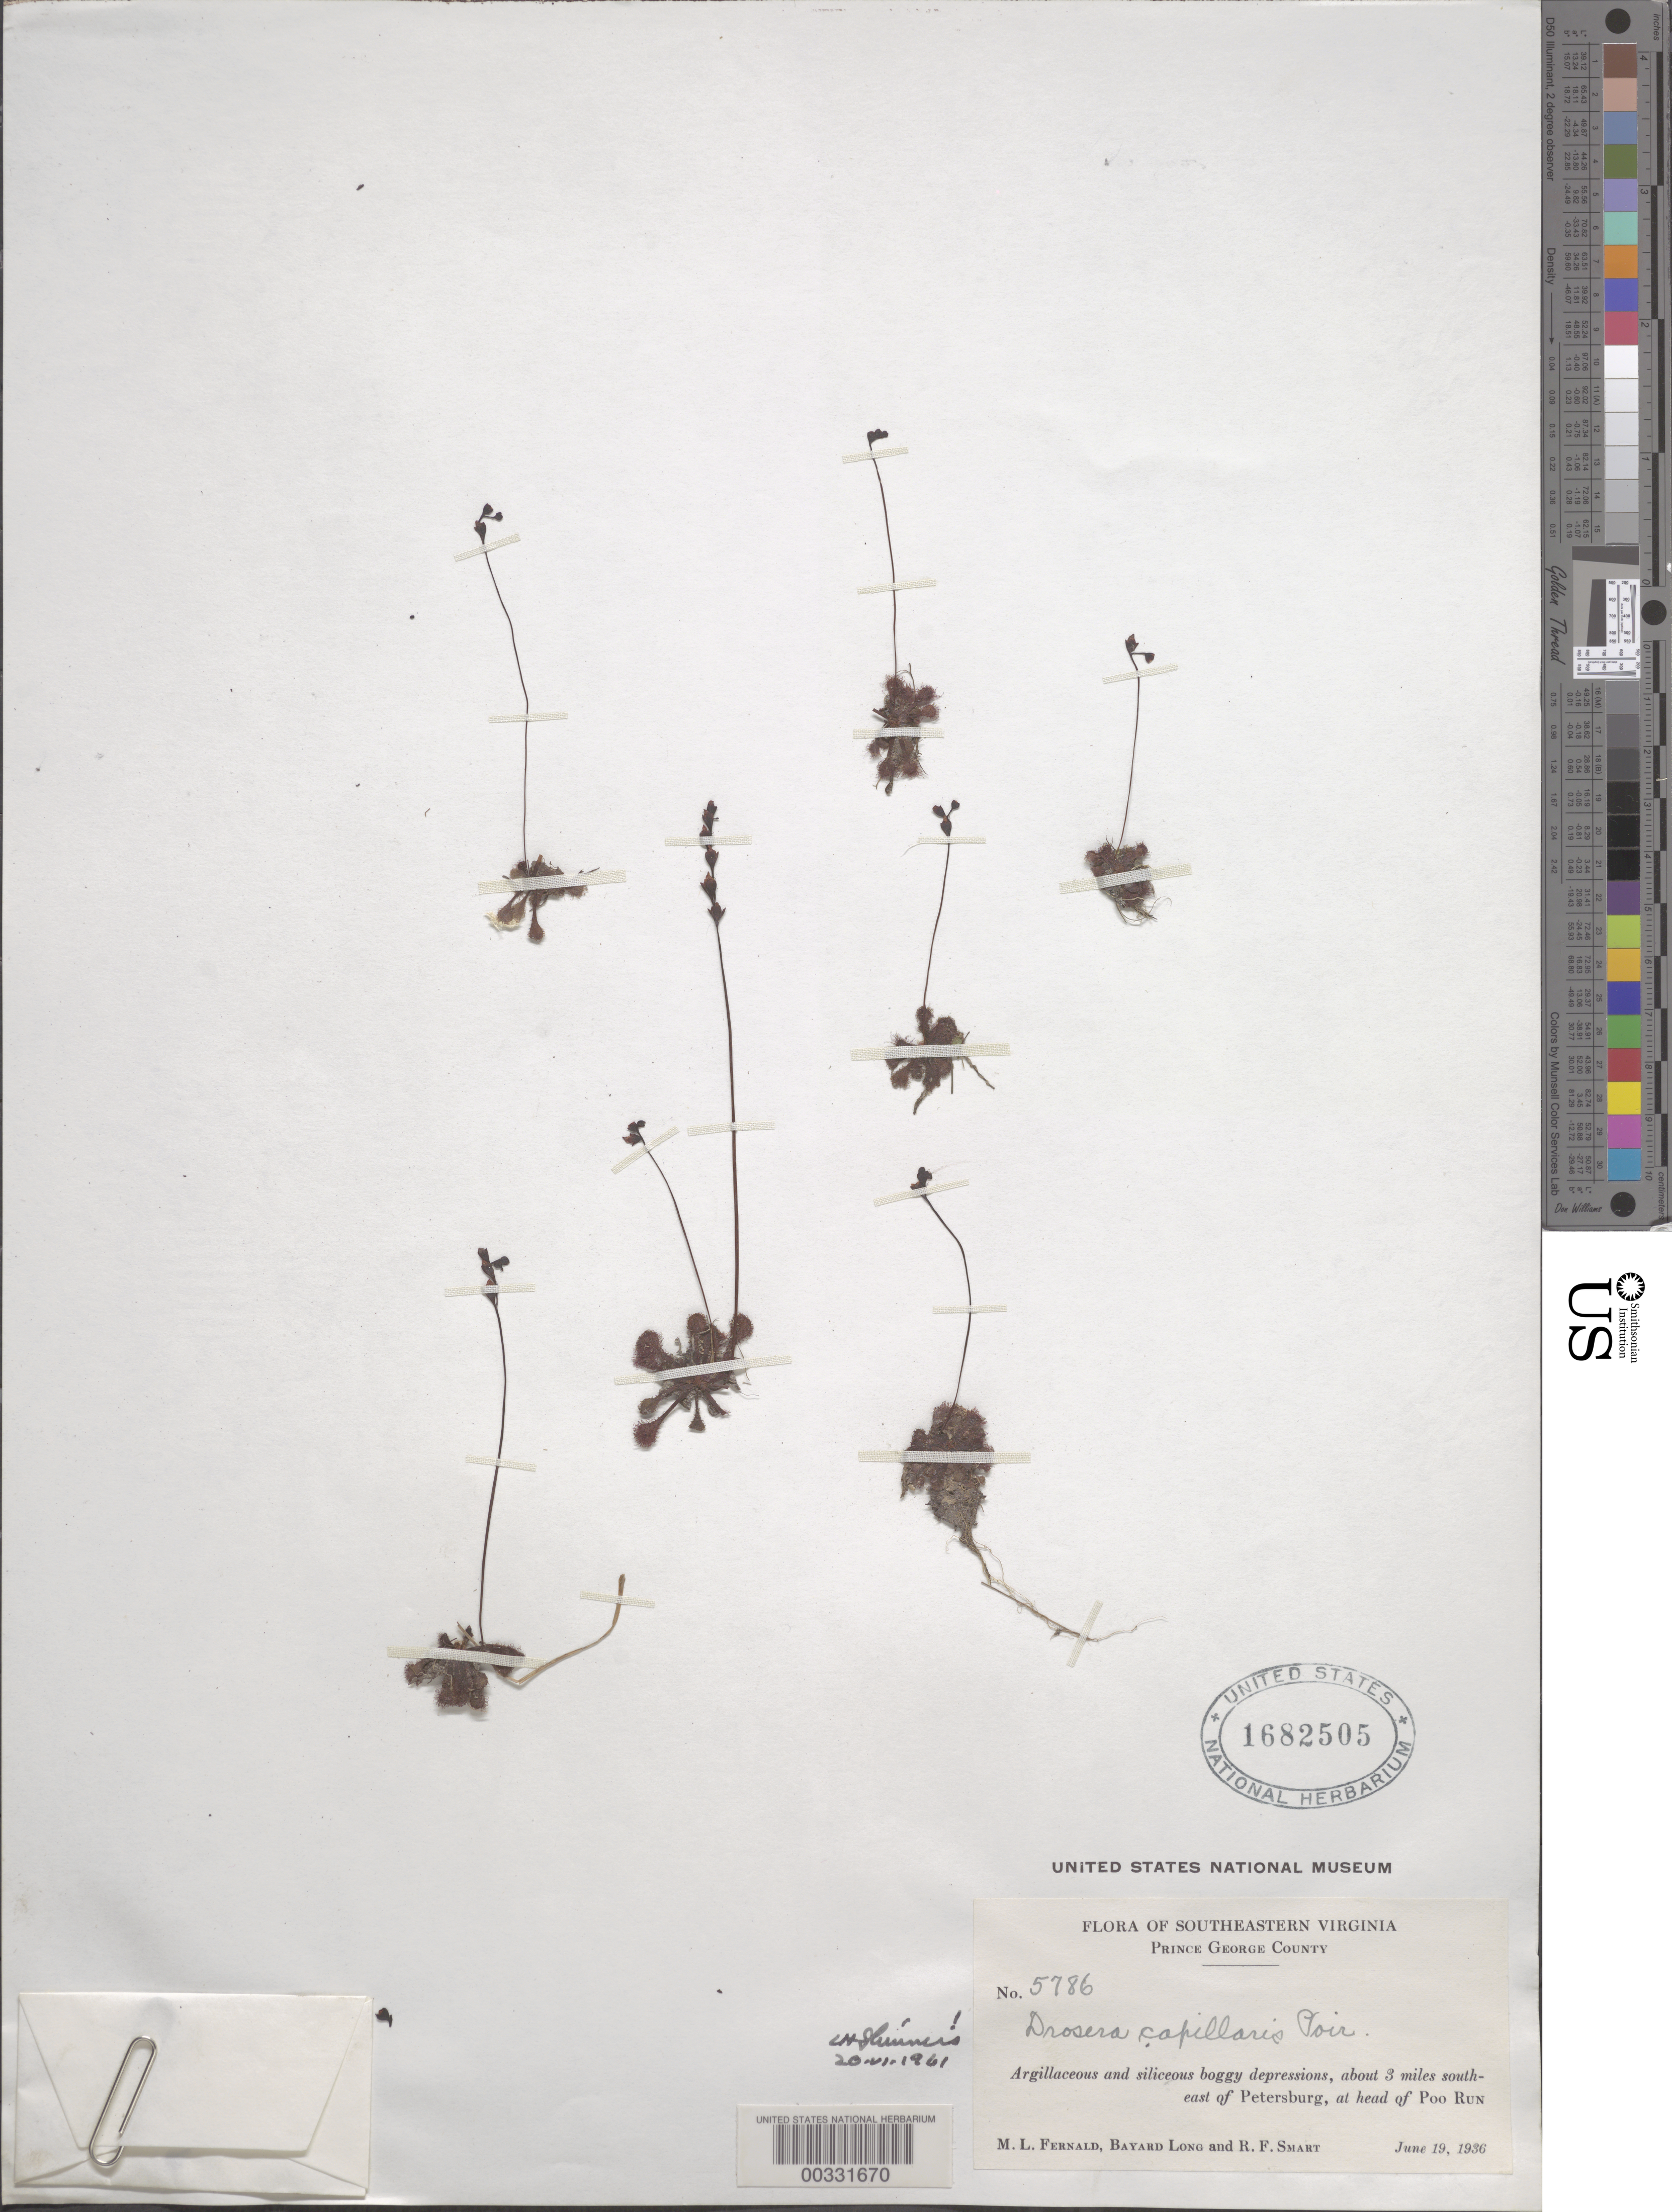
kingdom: Plantae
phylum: Tracheophyta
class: Magnoliopsida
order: Caryophyllales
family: Droseraceae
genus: Drosera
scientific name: Drosera capillaris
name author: Poir.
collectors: M. L. Fernald, B. H. Long & R. Smart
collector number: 6216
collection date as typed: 19 Jun 1936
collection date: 1936-06-19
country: United States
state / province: Virginia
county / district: Prince George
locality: Petersburg, 3 miles southeast of, at head of poo run.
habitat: Argillaceous and siliceous boggy depressions.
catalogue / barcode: US 1682505